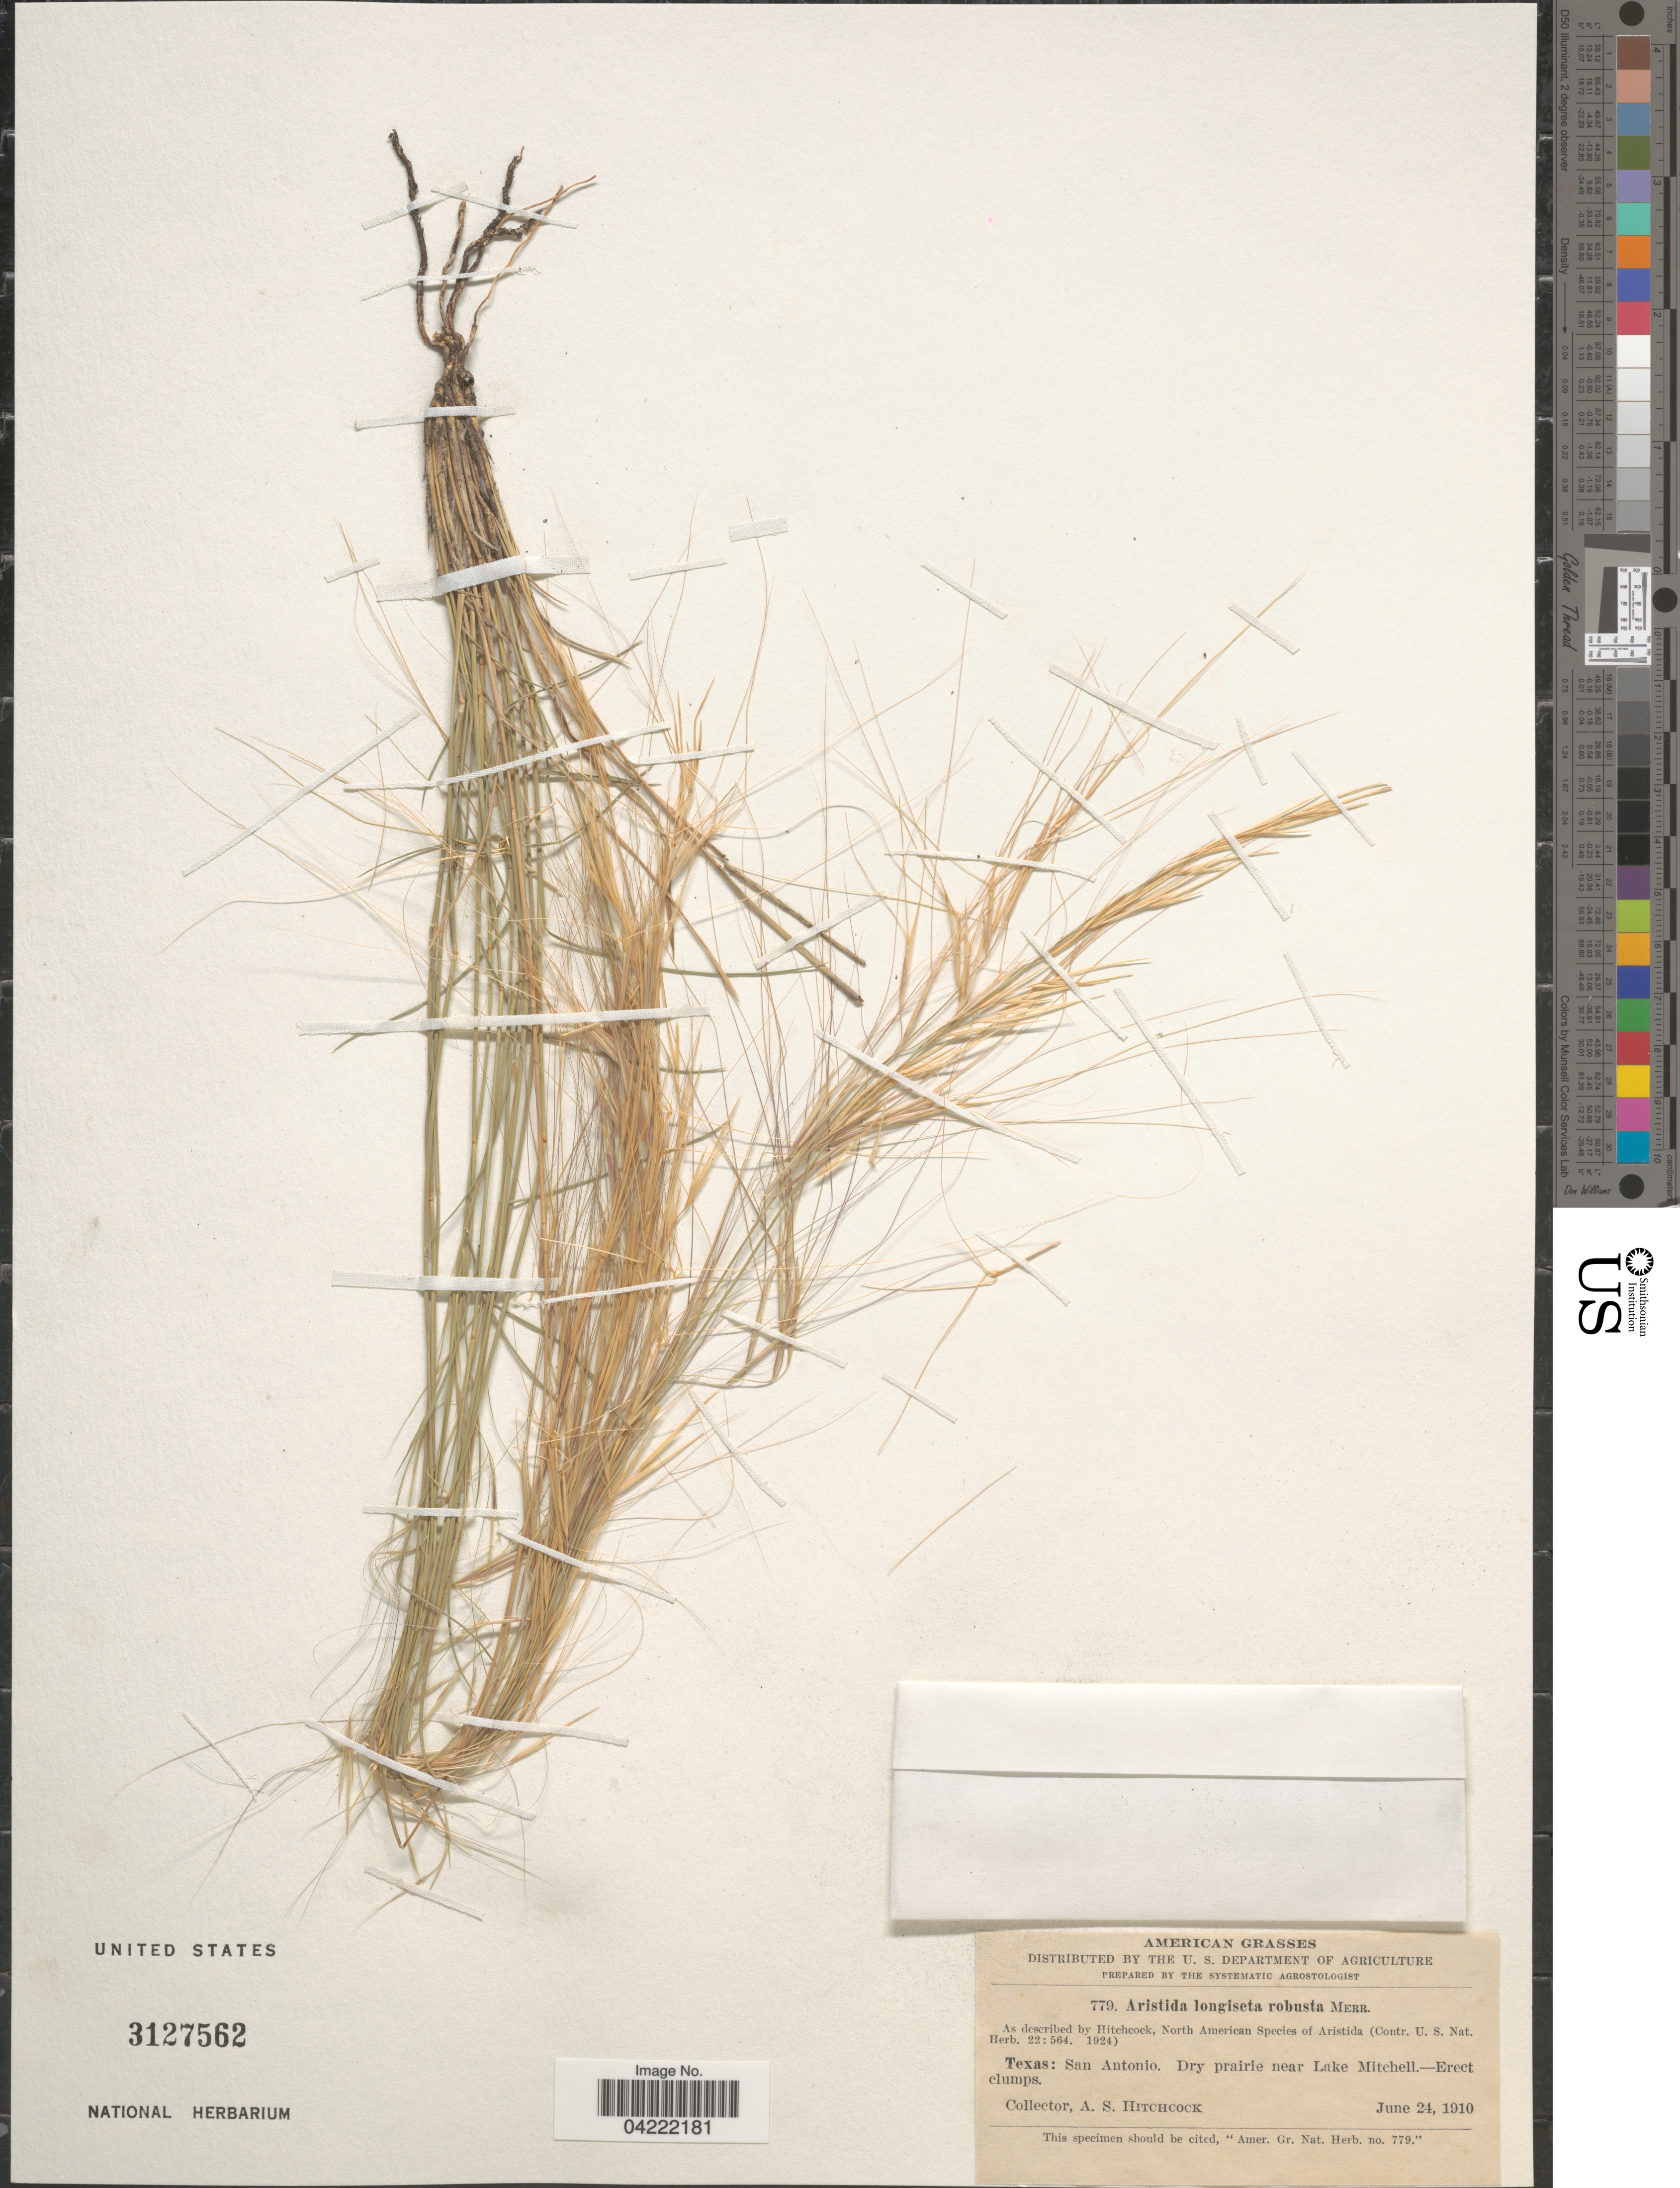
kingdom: Plantae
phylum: Tracheophyta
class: Liliopsida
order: Poales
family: Poaceae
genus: Aristida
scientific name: Aristida purpurea var. longiseta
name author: (Steud.) Vasey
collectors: A. S. Hitchcock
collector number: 779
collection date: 1910-06-24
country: United States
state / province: Texas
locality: San Antonio. Dry prairie near Lake Mitchell.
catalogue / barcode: US 3127562